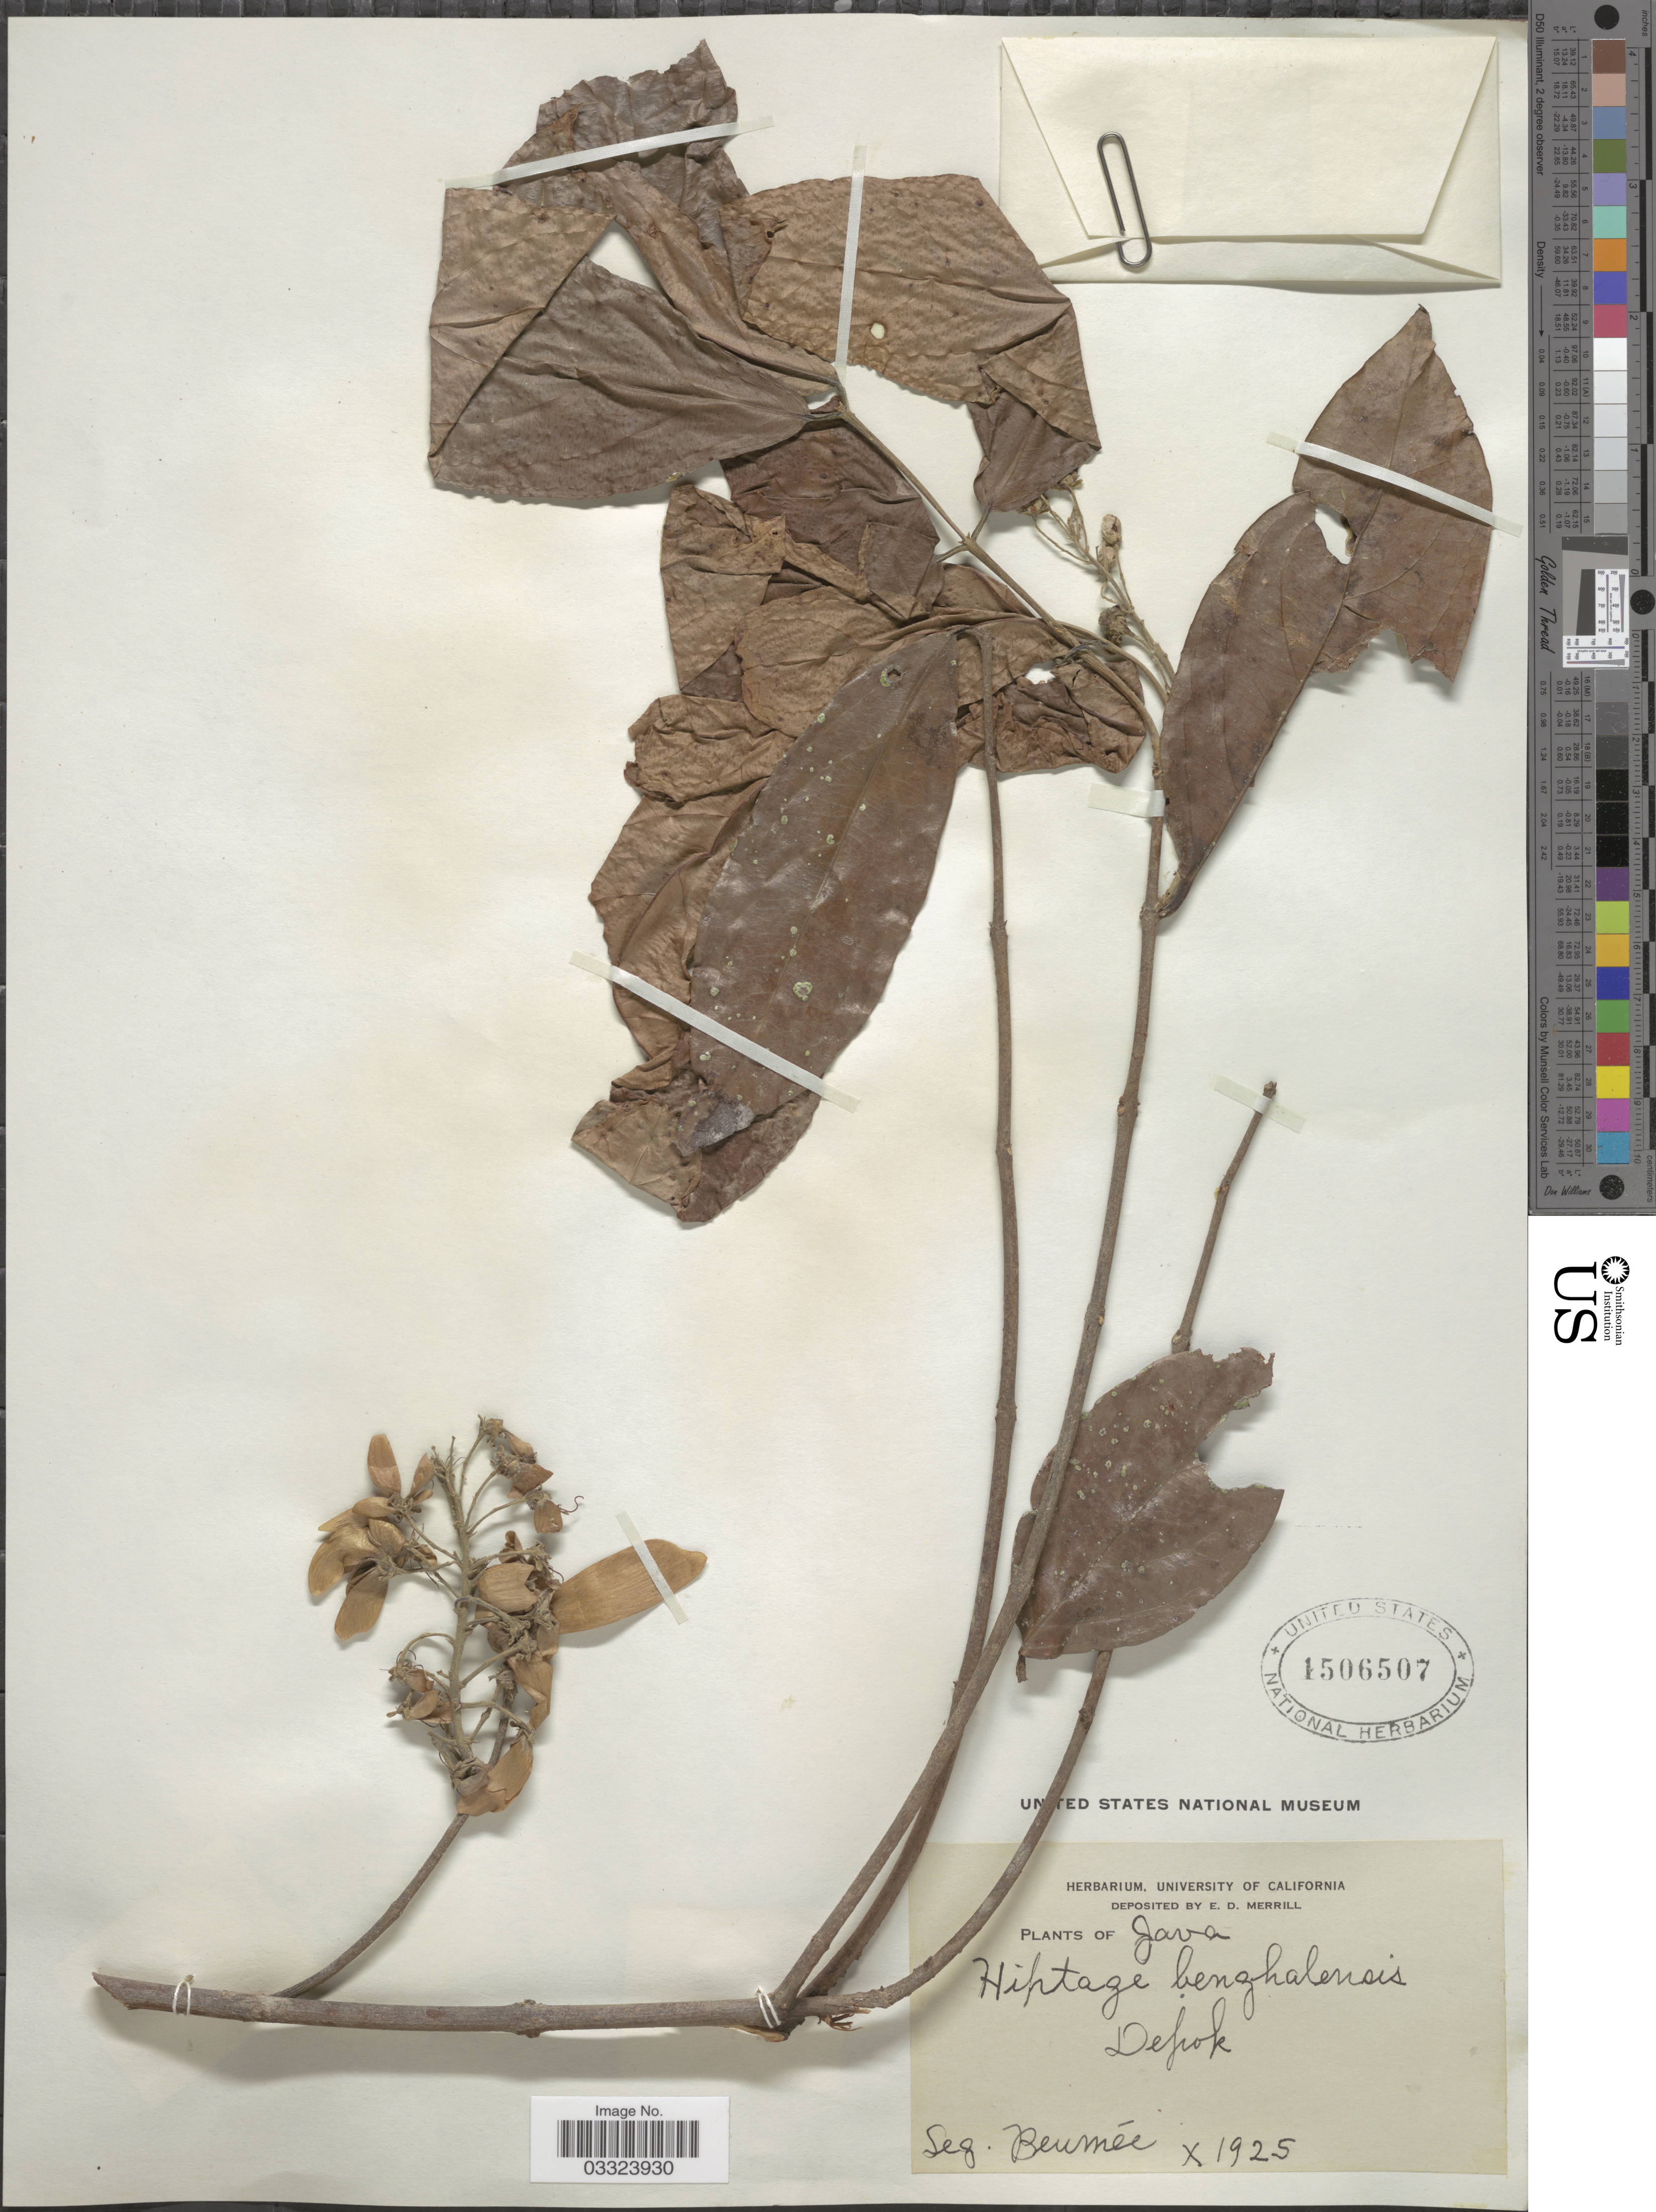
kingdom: Plantae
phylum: Tracheophyta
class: Magnoliopsida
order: Malpighiales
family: Malpighiaceae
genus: Hiptage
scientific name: Hiptage benghalensis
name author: (L.) Kurz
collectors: Beumée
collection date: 1925-10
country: Indonesia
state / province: Java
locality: Depok.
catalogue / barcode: US 1506507